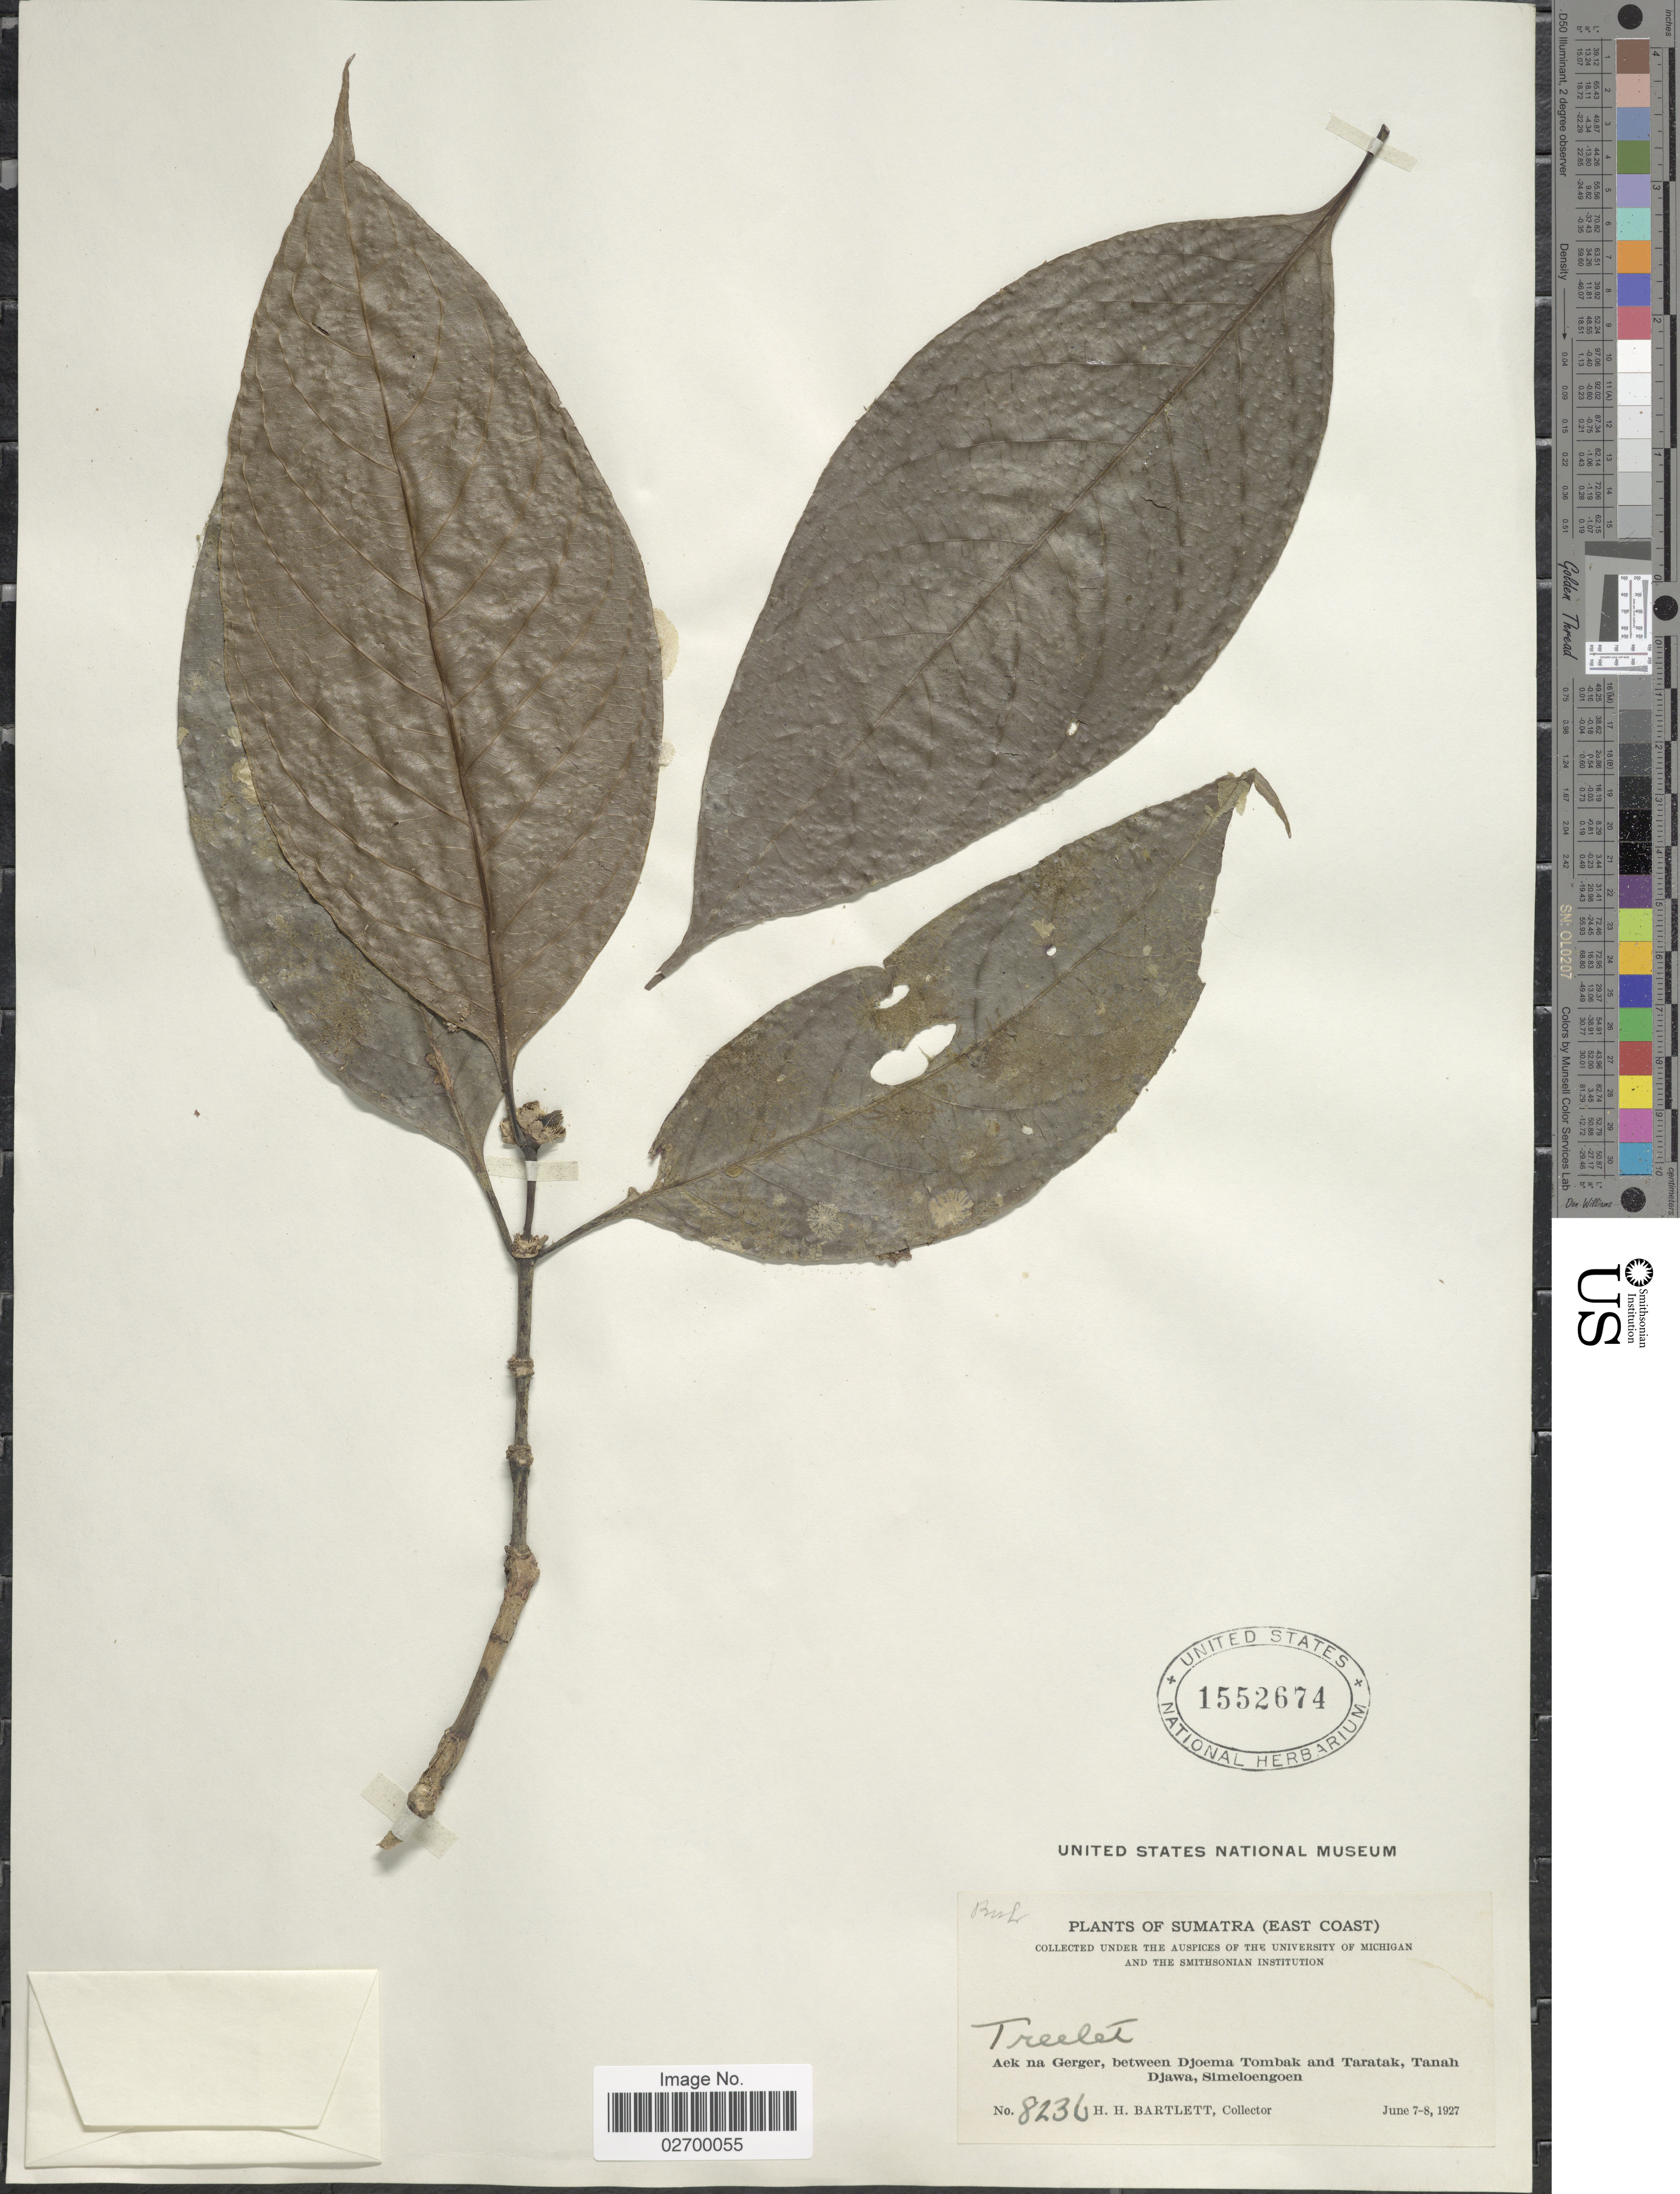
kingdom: Plantae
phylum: Tracheophyta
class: Magnoliopsida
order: Gentianales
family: Rubiaceae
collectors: H. H. Bartlett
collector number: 8236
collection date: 1927-06-07/1927-06-08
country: Indonesia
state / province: Sumatra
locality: East Coast. Aek na Gerger, between Djoema Tombak and Taratak, Tanah Djawa, Simeloengoen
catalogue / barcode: US 1552674